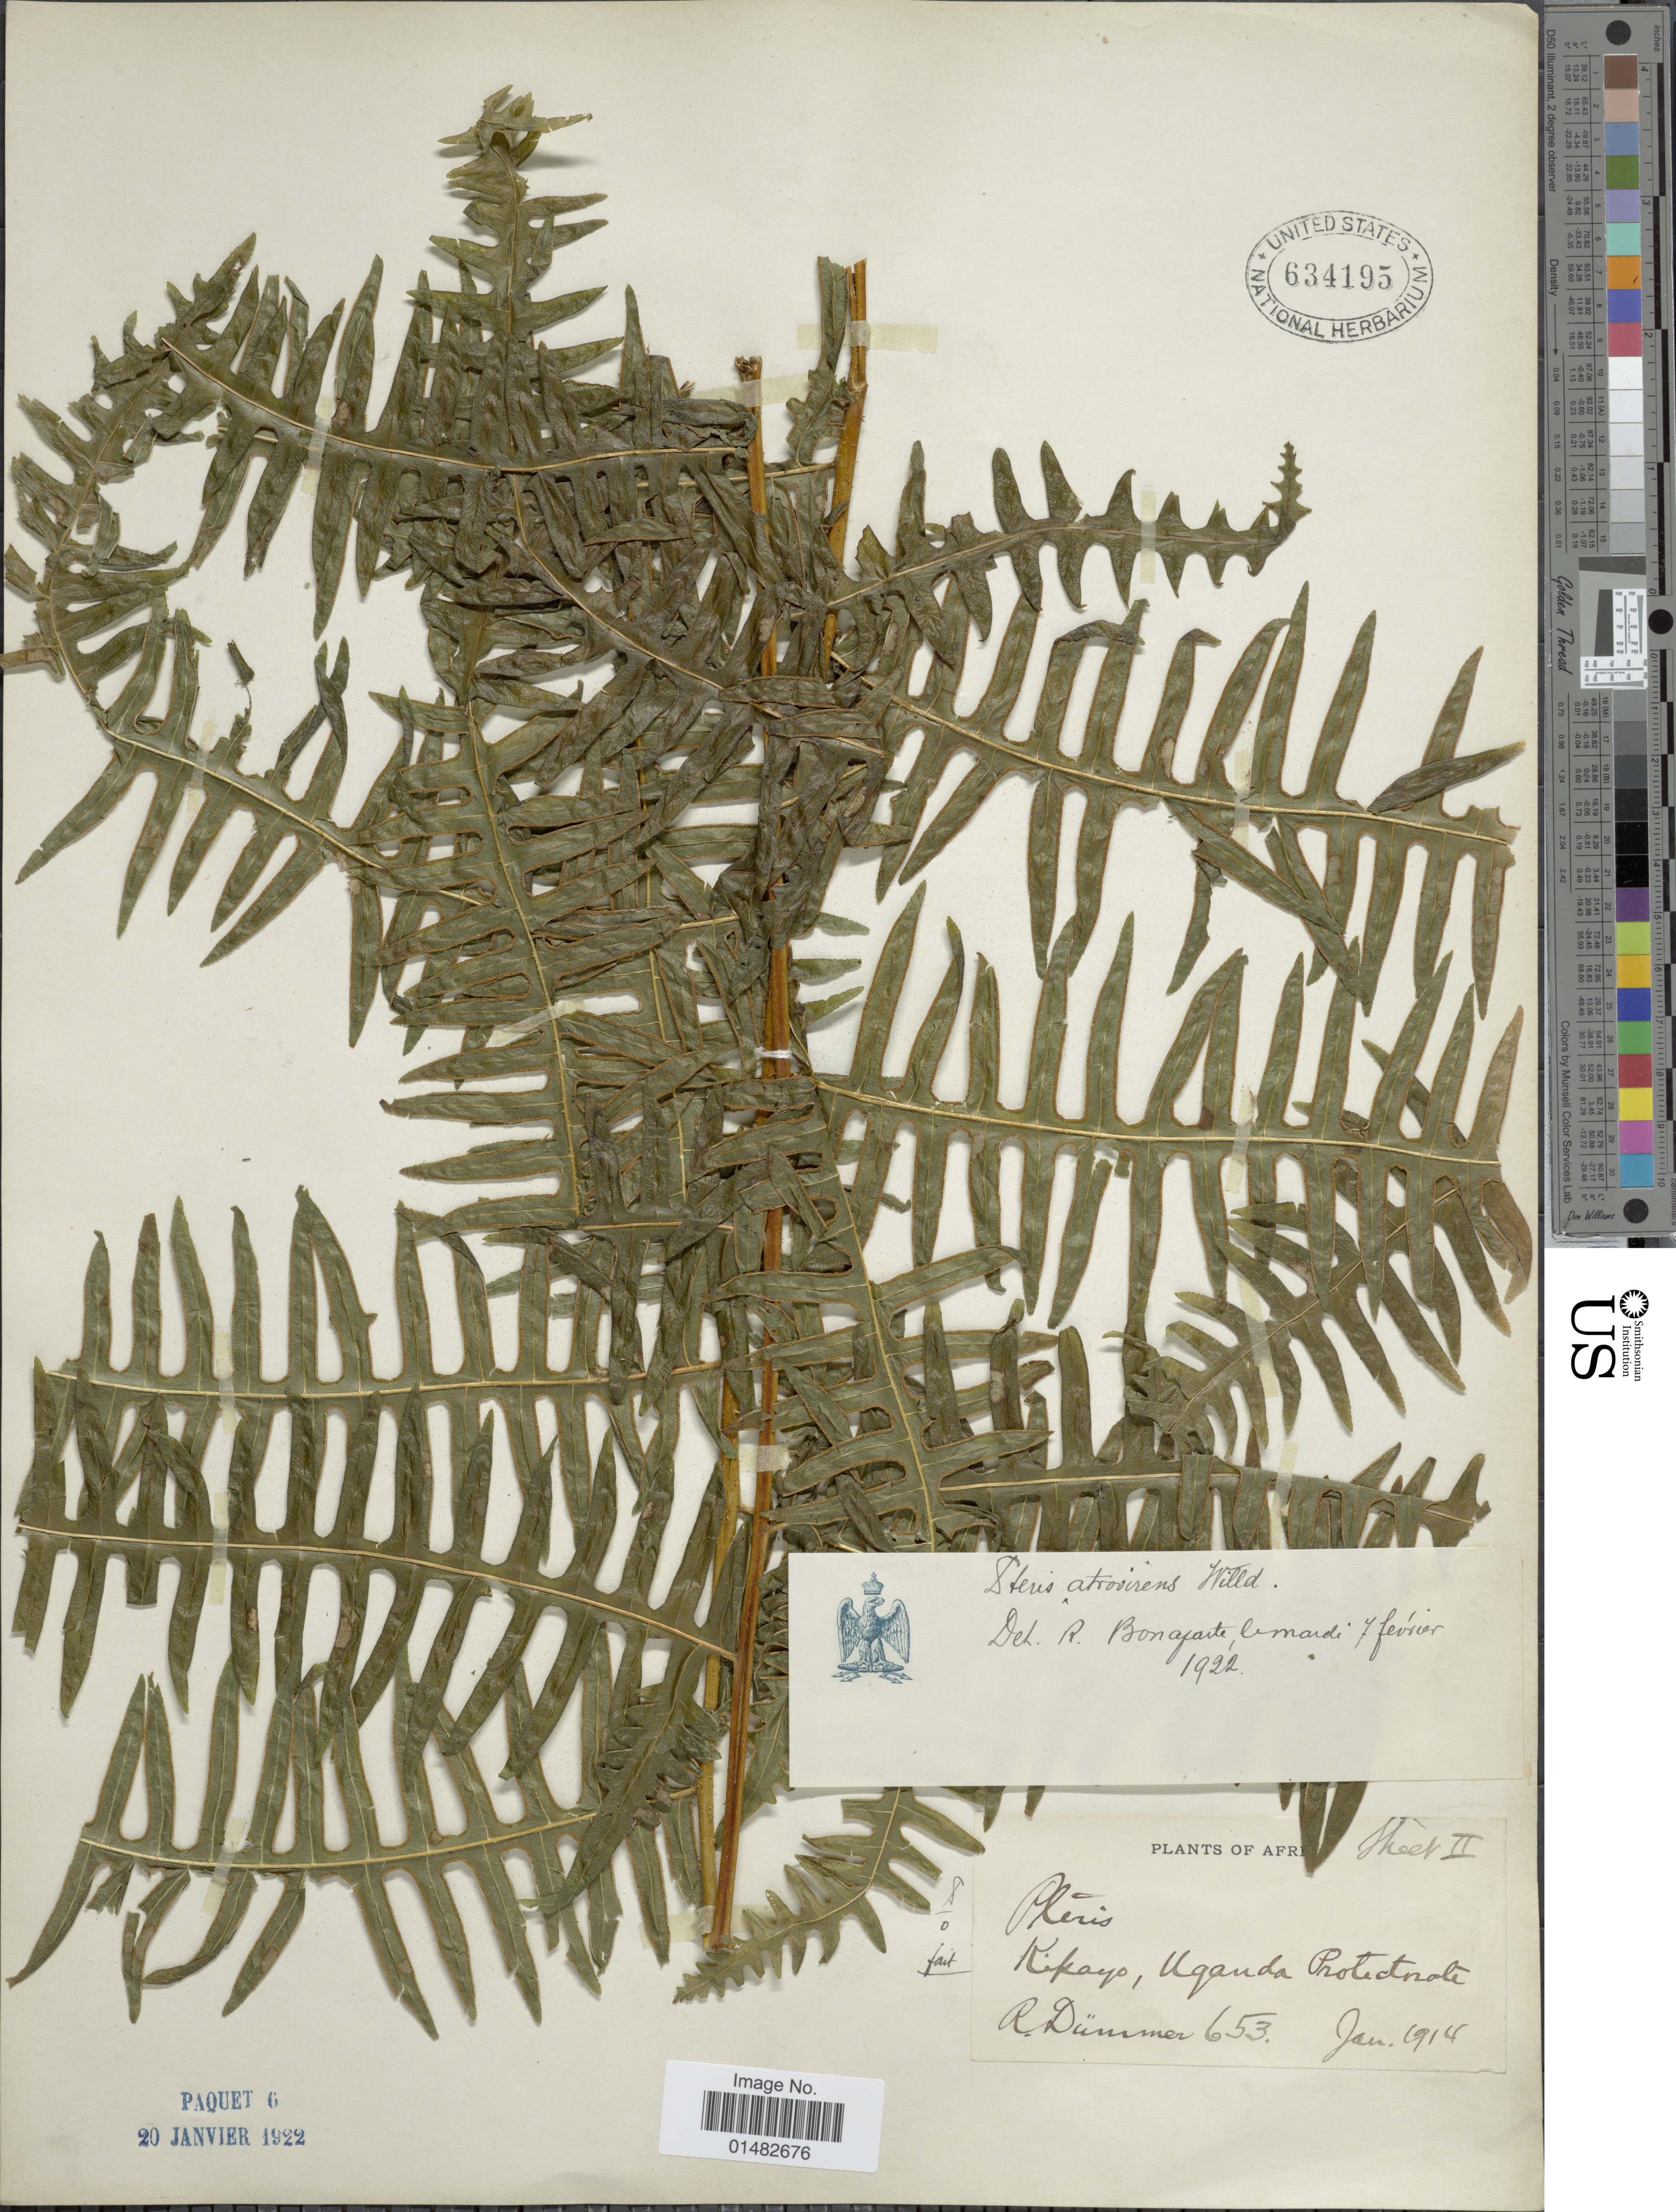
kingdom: Plantae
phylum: Tracheophyta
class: Polypodiopsida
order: Polypodiales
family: Pteridaceae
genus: Pteris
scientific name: Pteris atrovirens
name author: Willd.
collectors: R. Drummer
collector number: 653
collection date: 1914-01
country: Uganda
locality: Africa, Kipayo, Protectorate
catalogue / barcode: US 634195